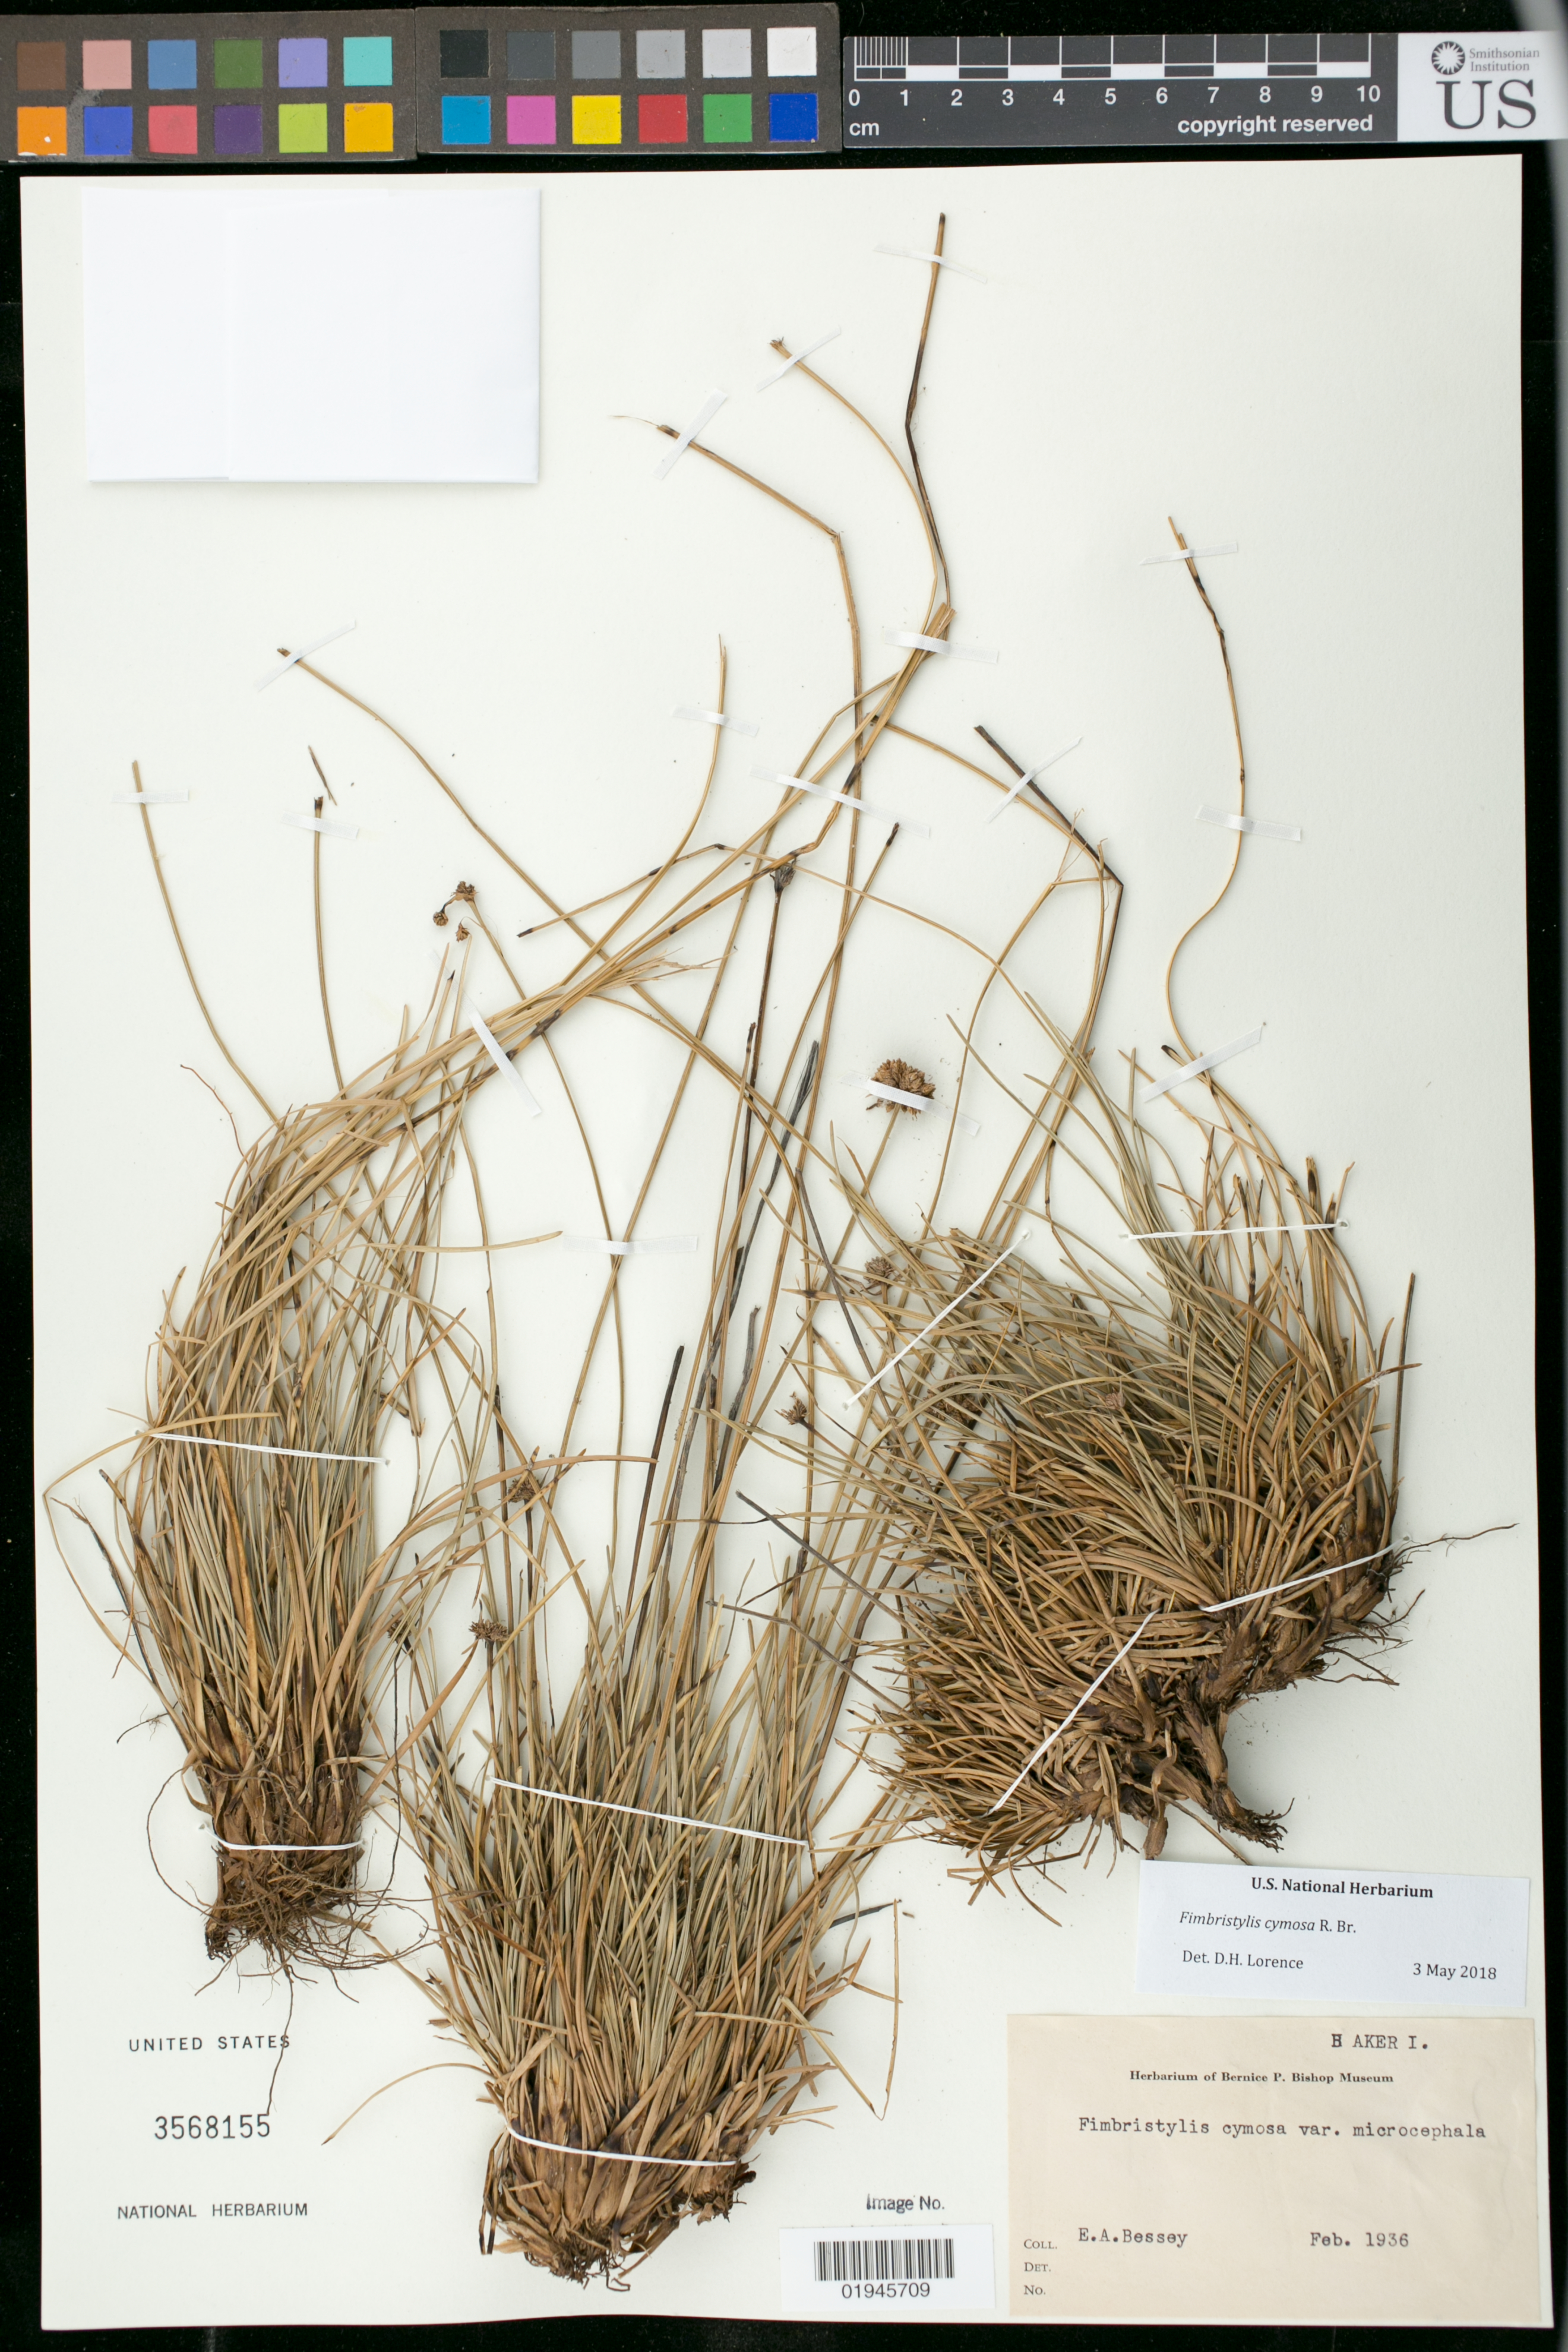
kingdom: Plantae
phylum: Tracheophyta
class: Liliopsida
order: Poales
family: Cyperaceae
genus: Fimbristylis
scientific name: Fimbristylis cymosa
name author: R. Br.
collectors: E. A. Bessey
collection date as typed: Feb 1936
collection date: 1936-02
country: U.S. Administered Pacific Islands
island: Baker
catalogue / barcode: US 3568155